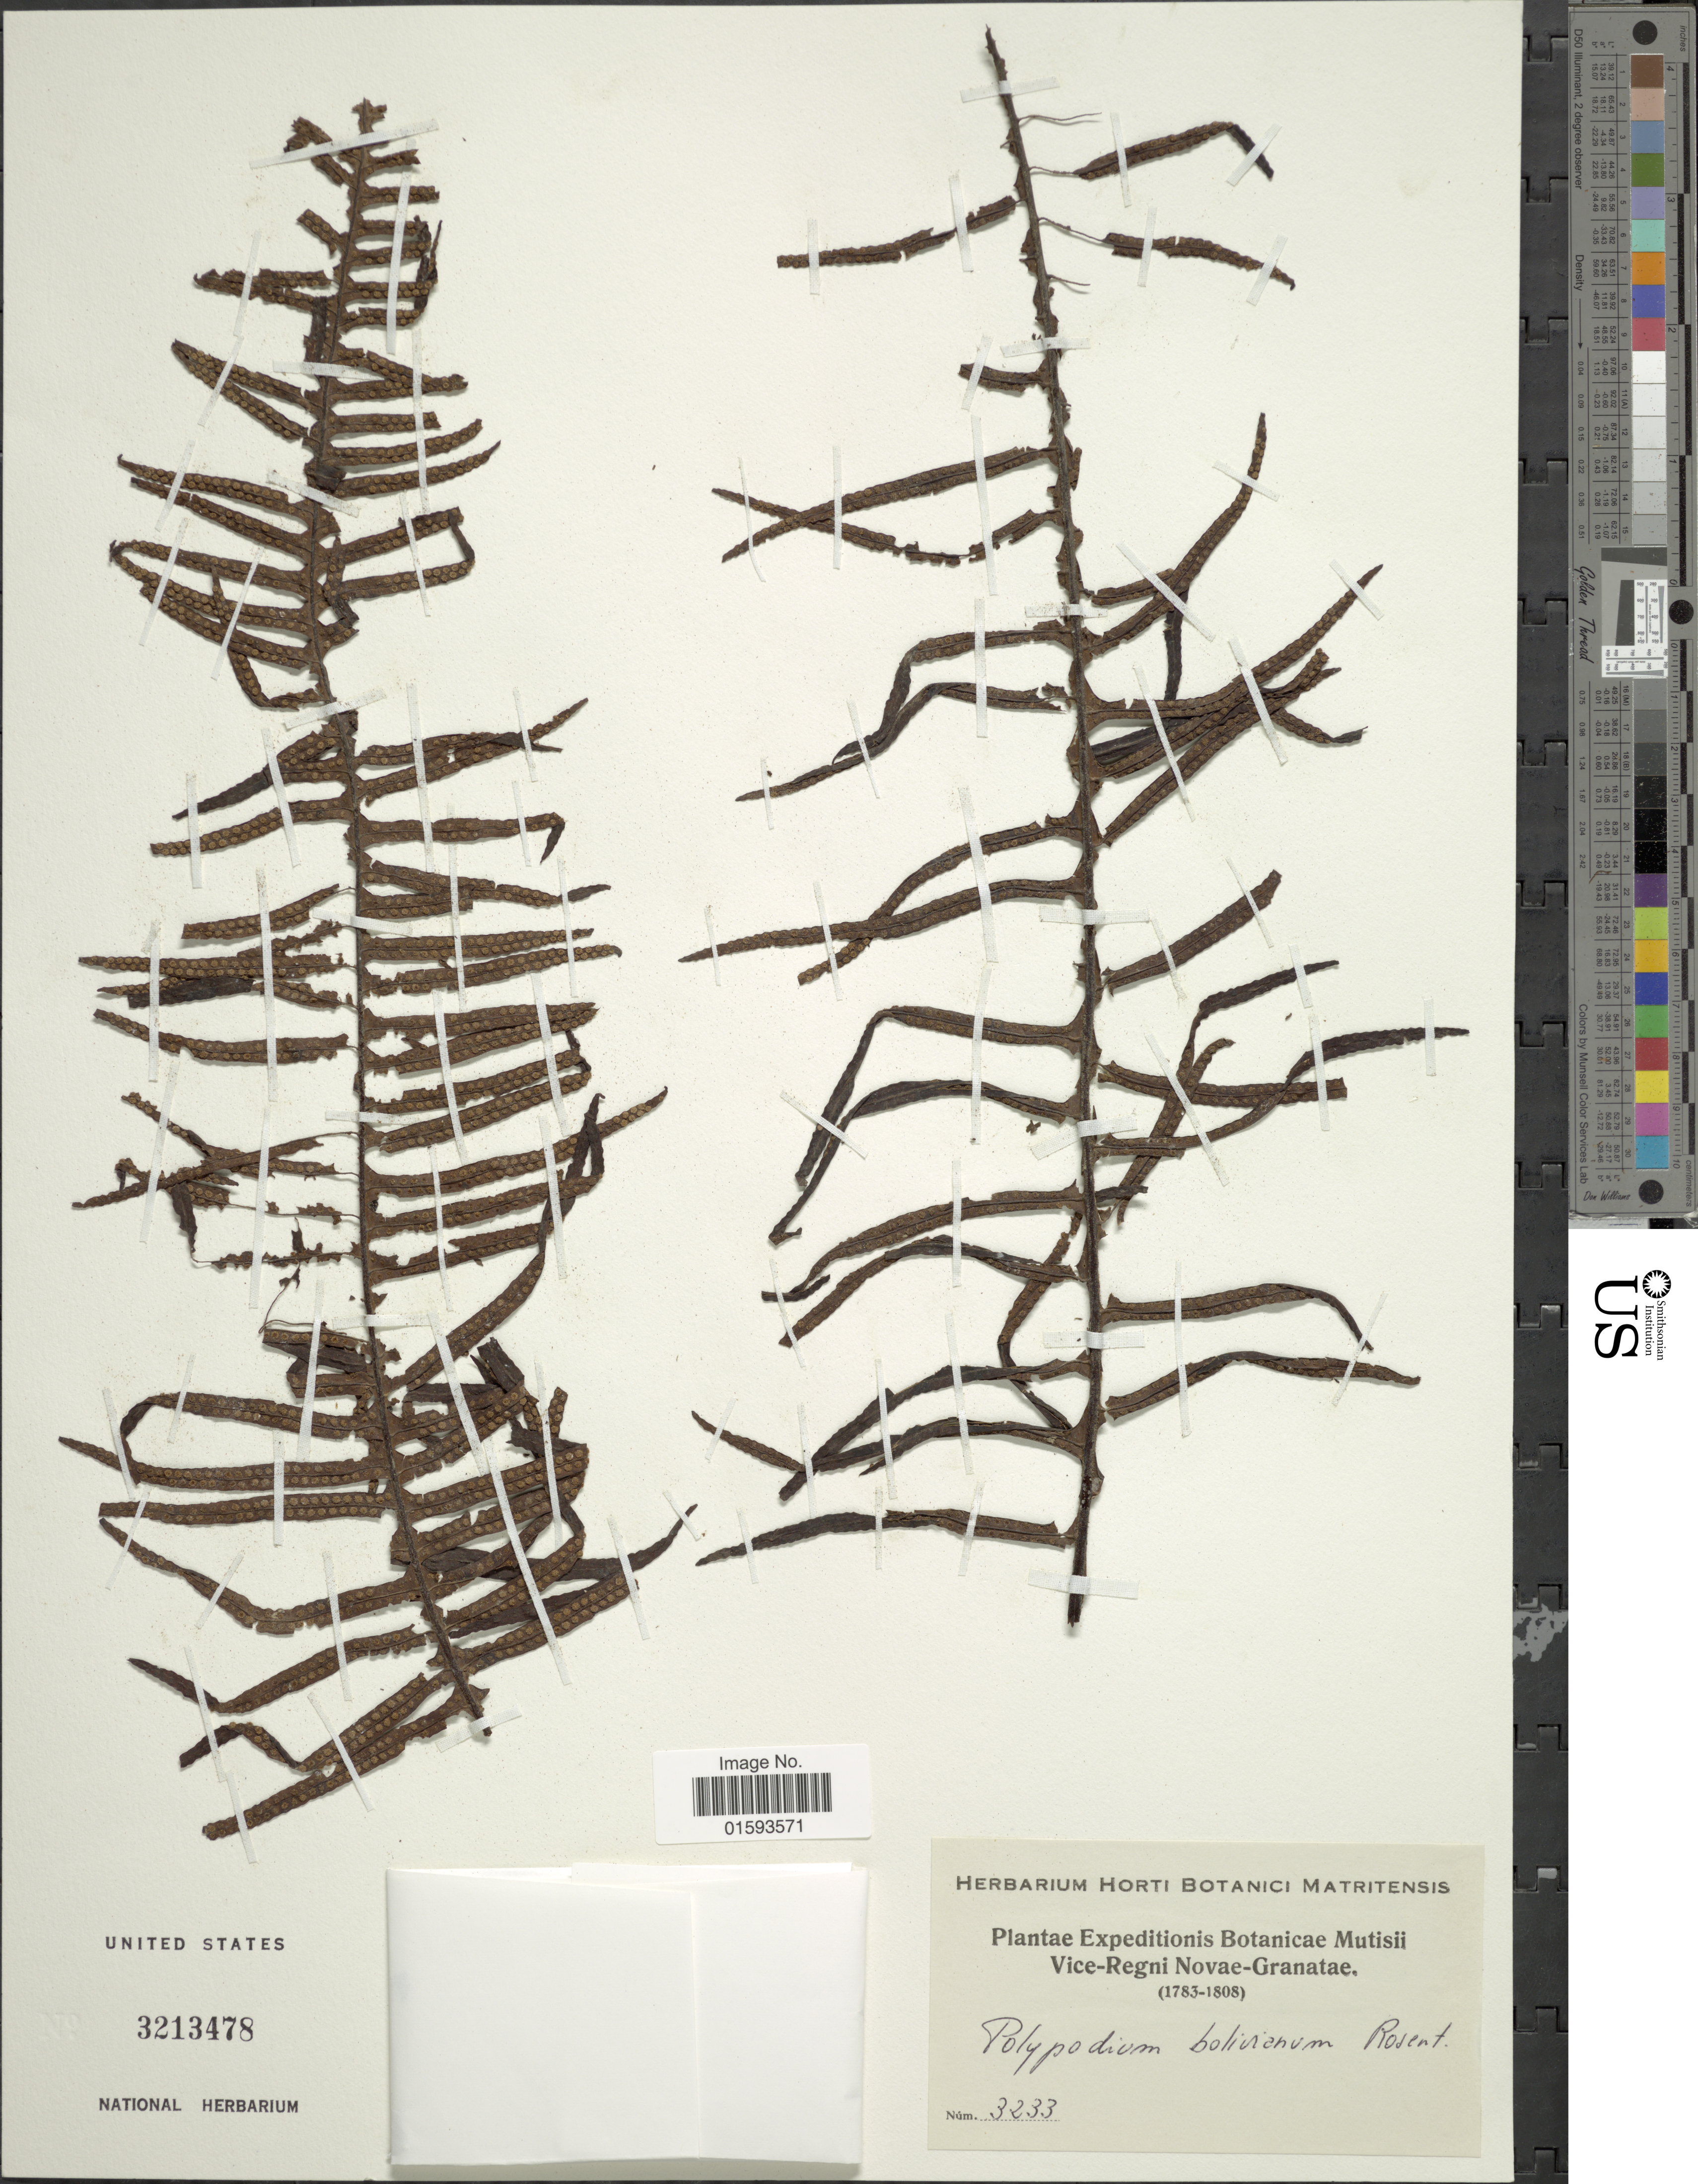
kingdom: Plantae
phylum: Tracheophyta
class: Polypodiopsida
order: Polypodiales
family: Polypodiaceae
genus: Pecluma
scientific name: Pecluma divaricata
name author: (E. Fourn.) Mickel & Beitel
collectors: Expeditions Botanicae Mutisii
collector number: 3233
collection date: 1783/1808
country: Colombia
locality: Vice-Regni Novae-Granatae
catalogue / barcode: US 3213478